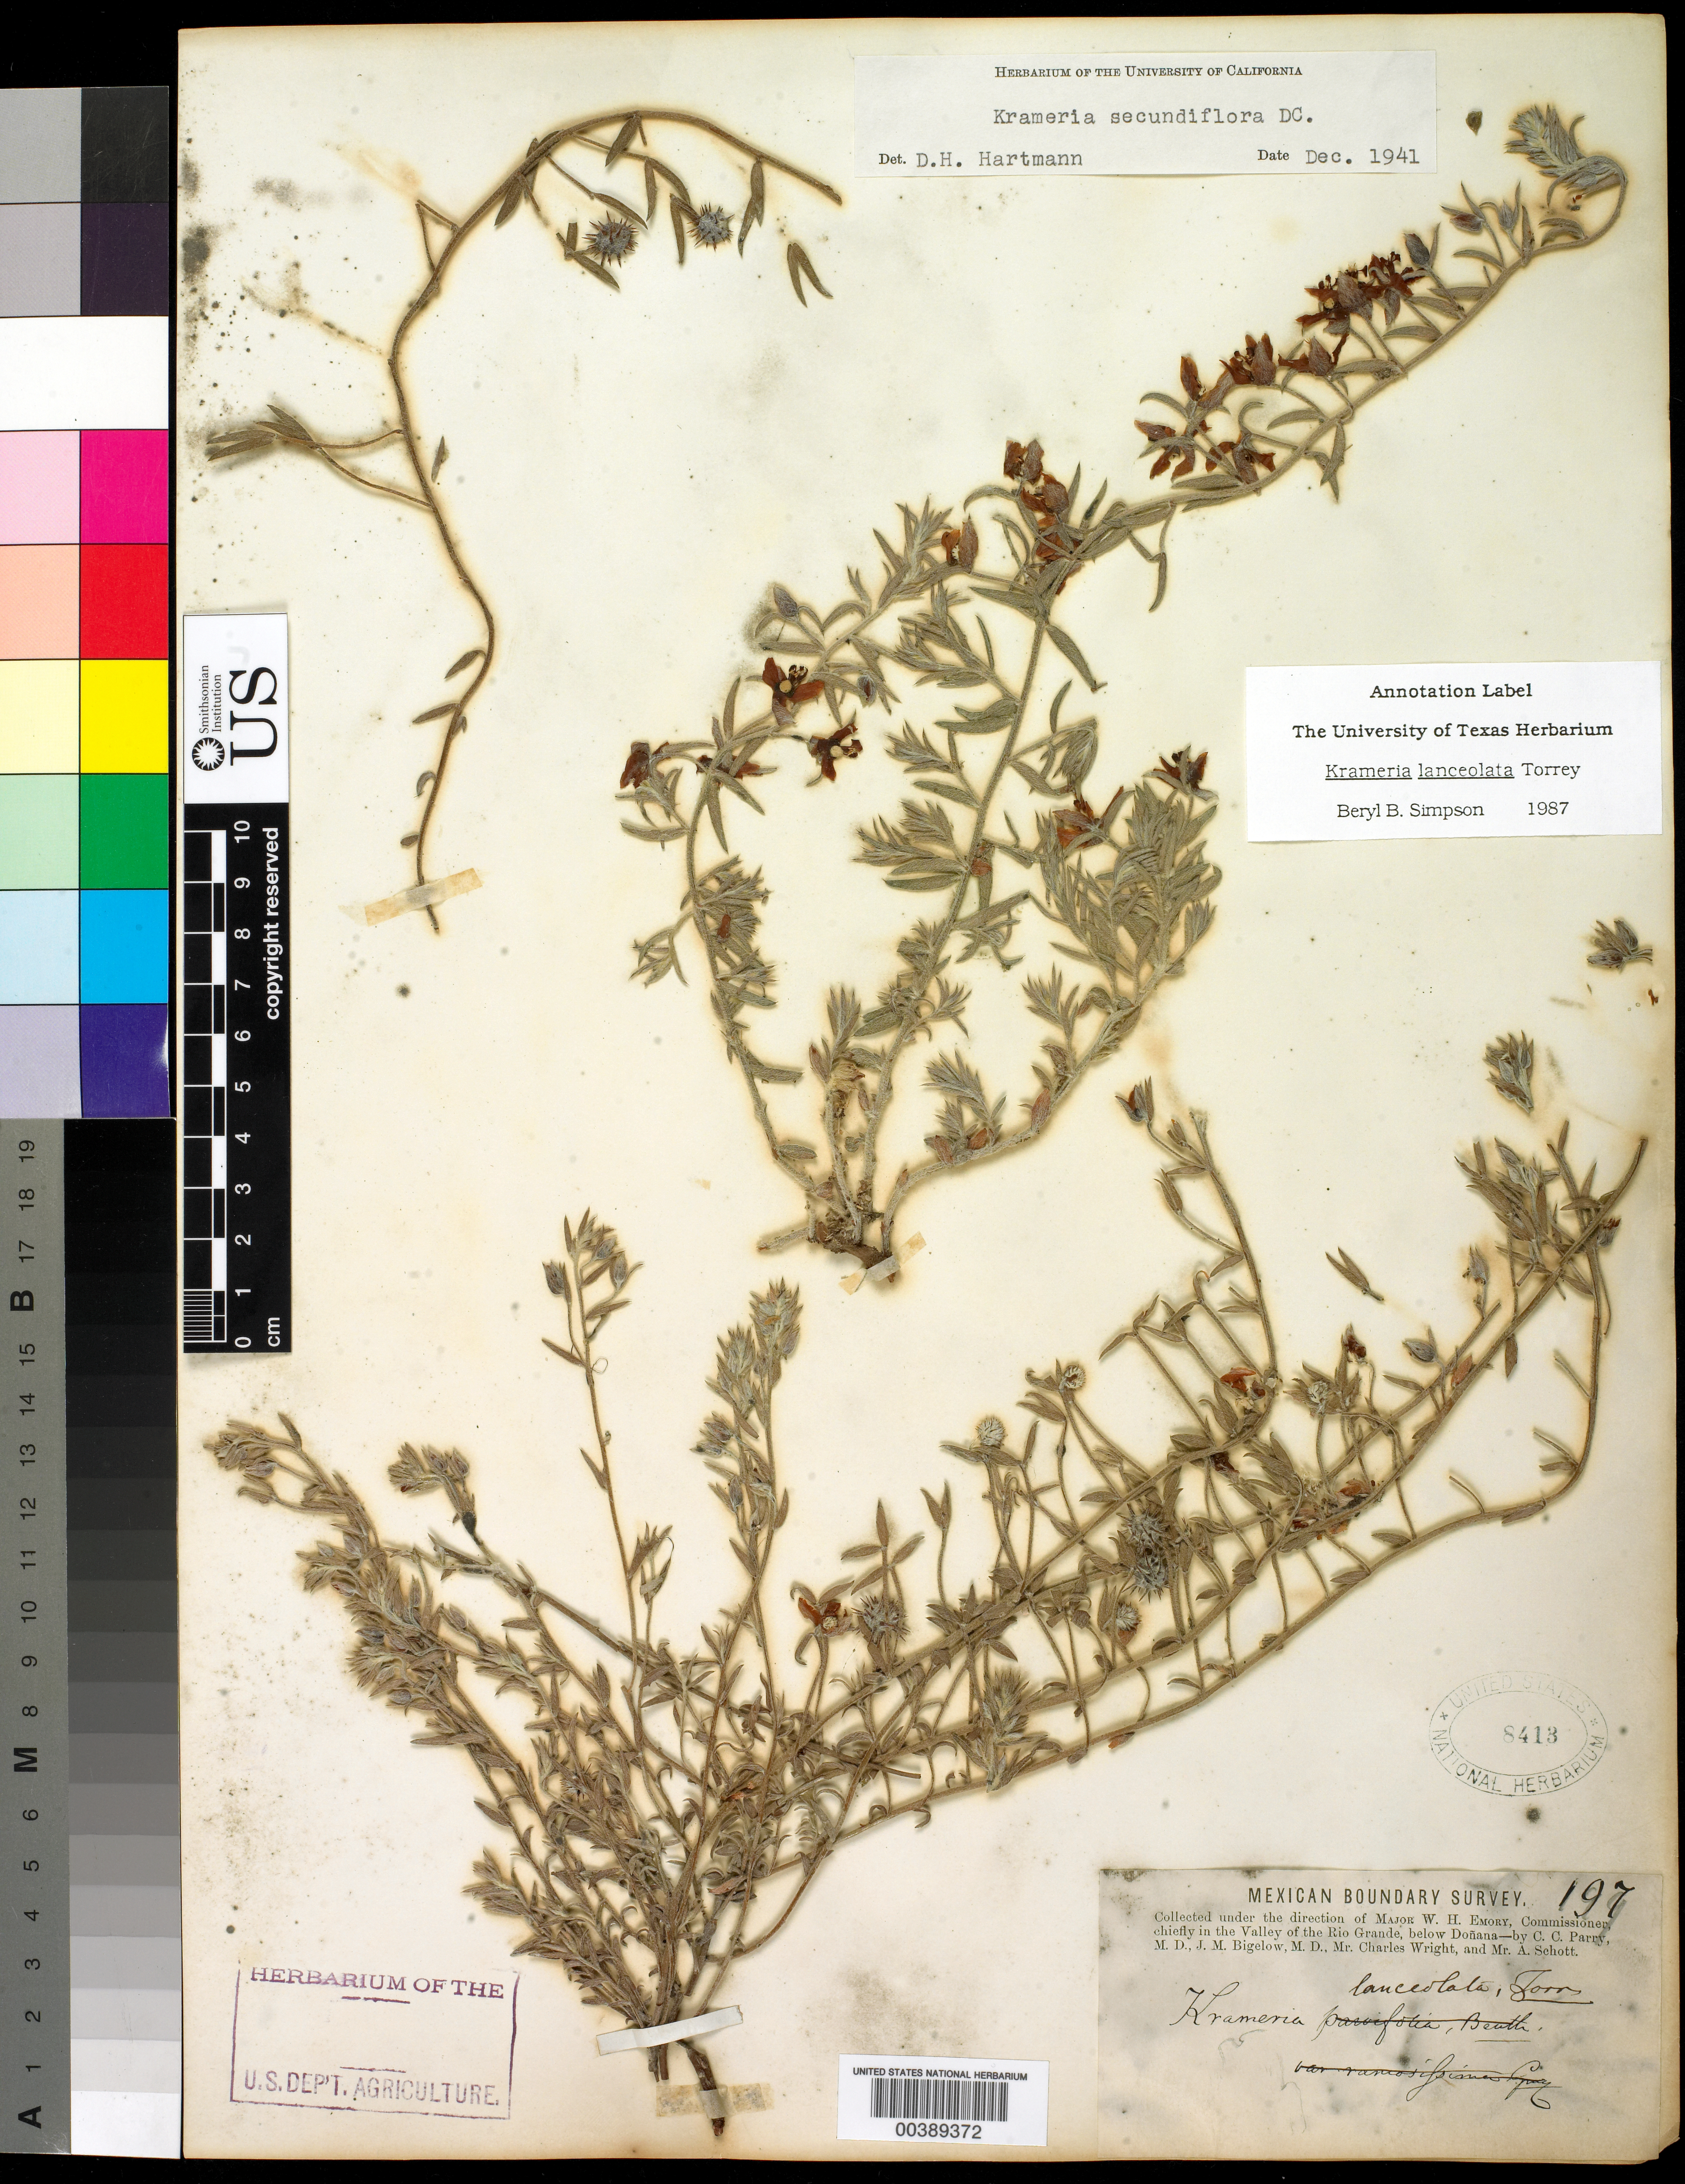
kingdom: Plantae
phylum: Tracheophyta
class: Magnoliopsida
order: Zygophyllales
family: Krameriaceae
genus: Krameria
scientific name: Krameria lanceolata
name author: Torr.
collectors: C. C. Parry, J. M. Bigelow, C. Wright & A. C. V. Schott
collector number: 197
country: United States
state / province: New Mexico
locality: In the valley of the rio grande below donana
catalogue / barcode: US 8413